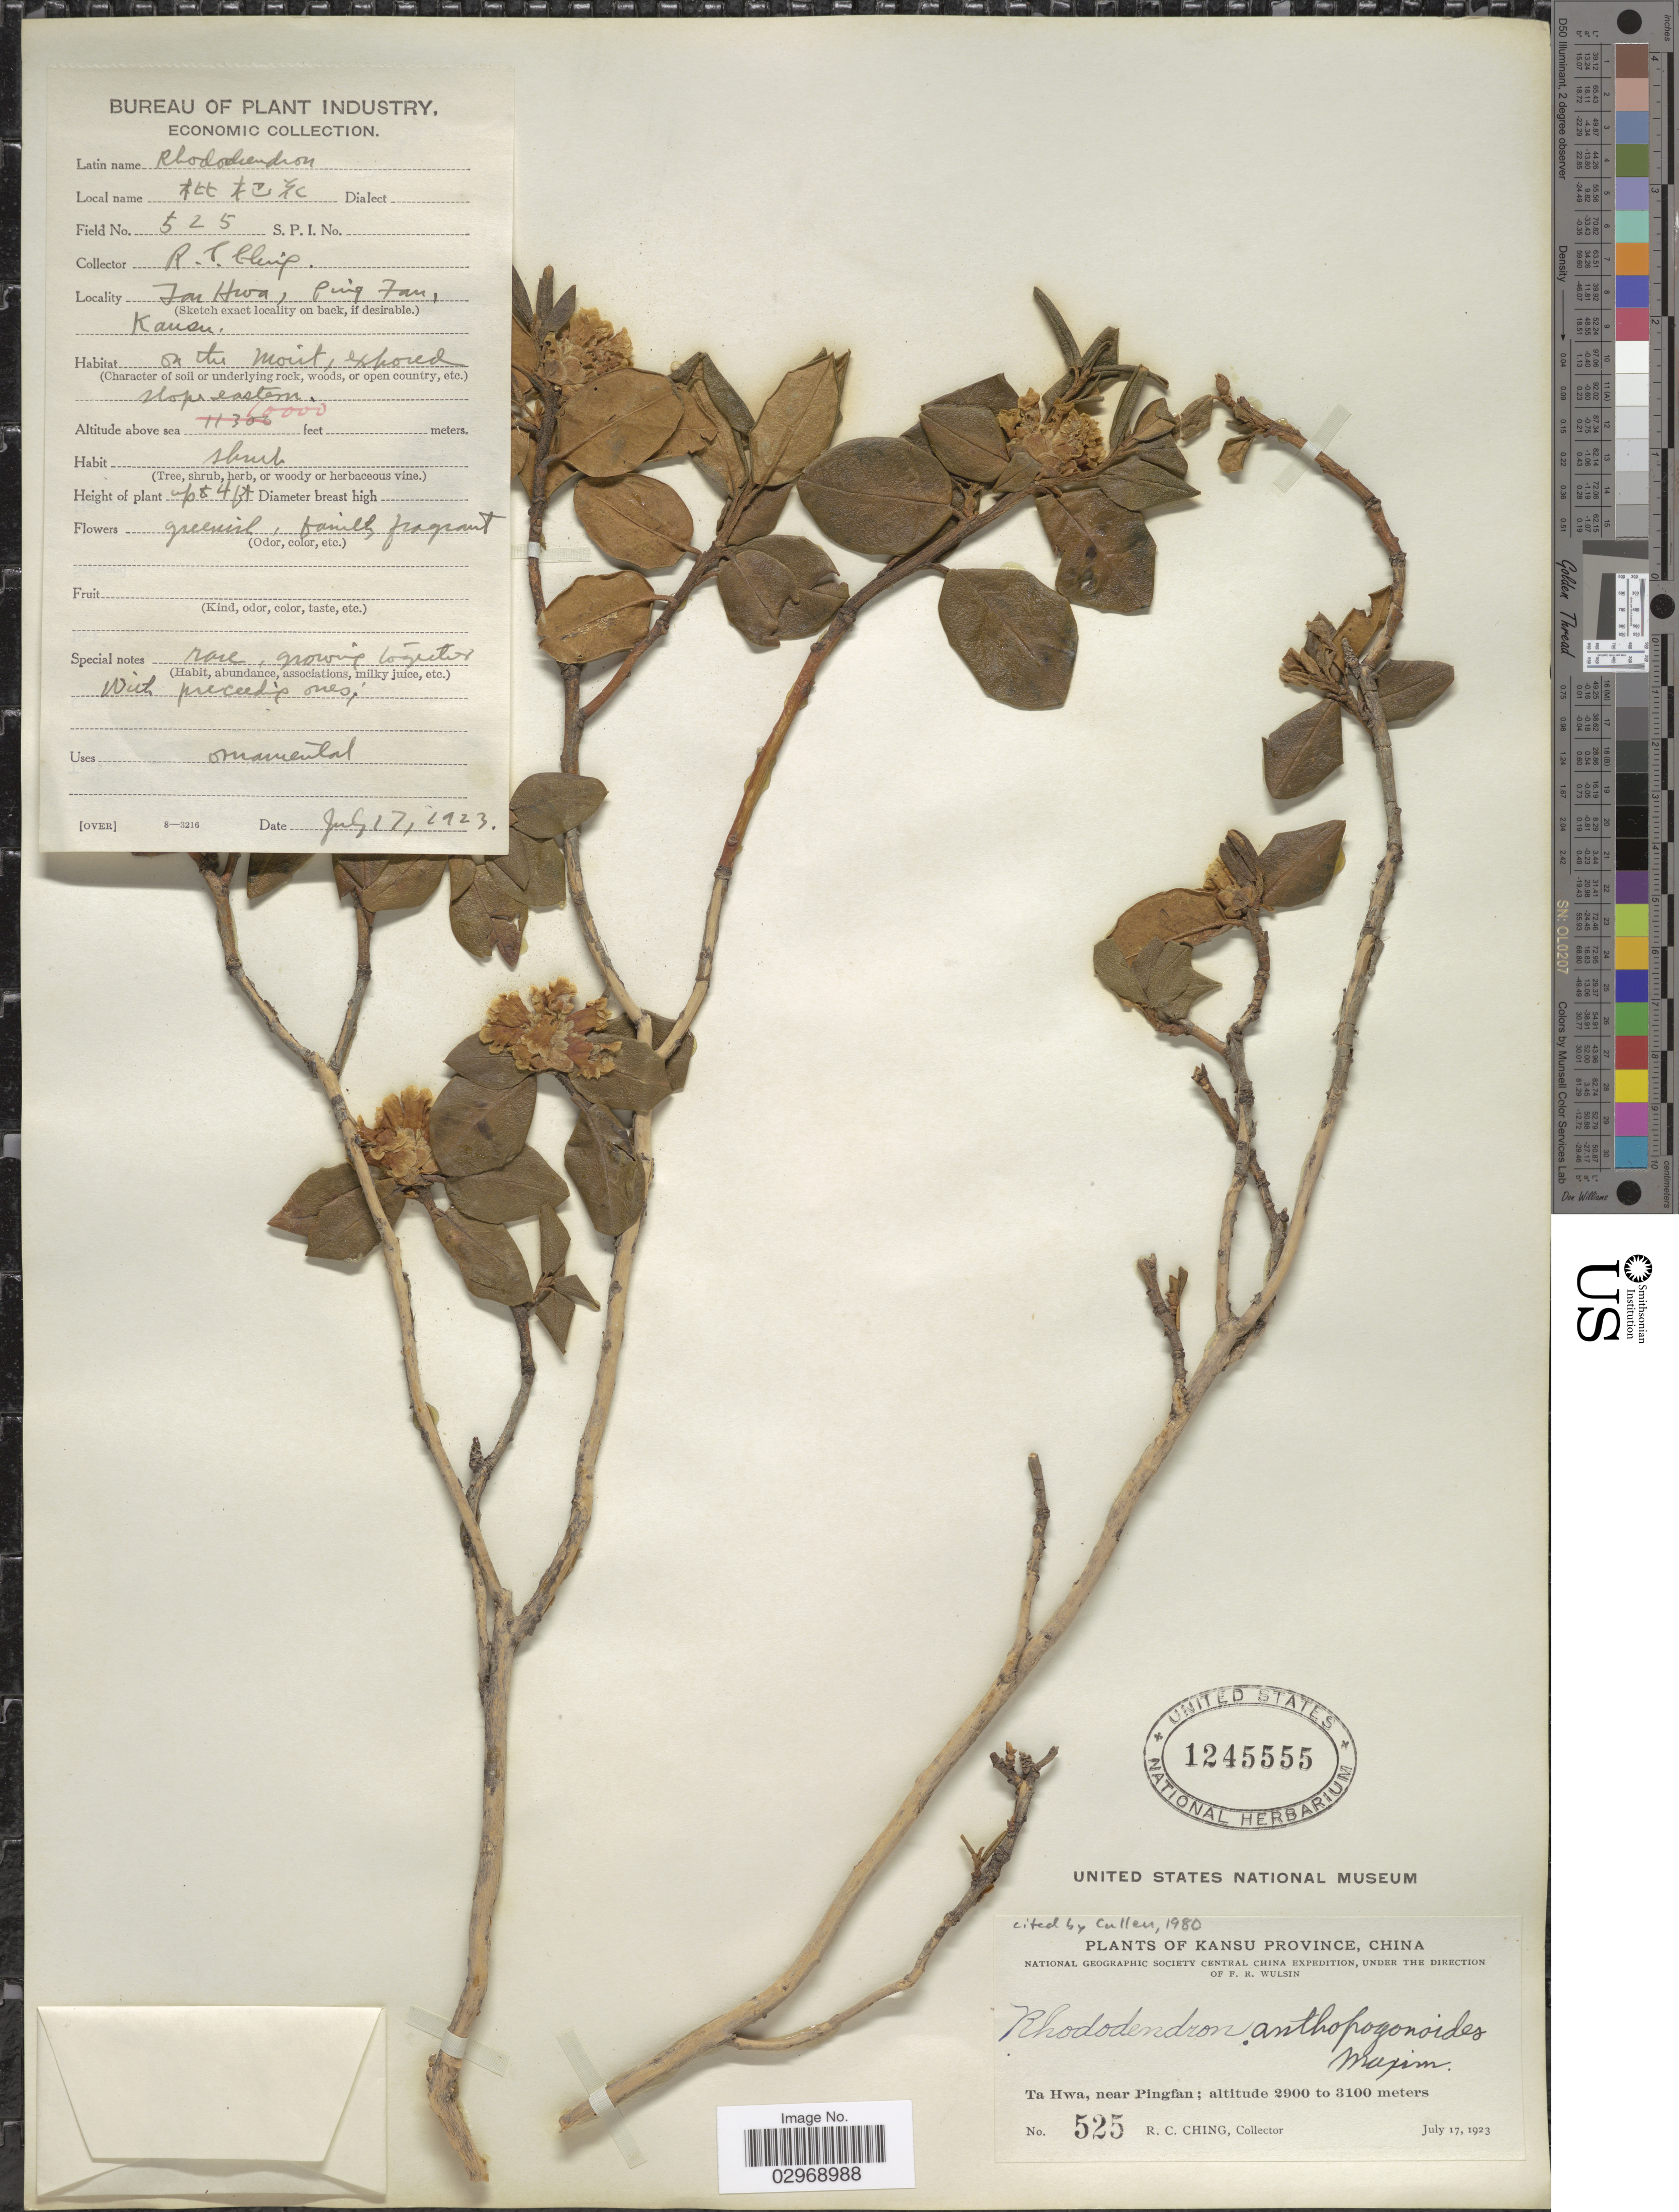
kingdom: Plantae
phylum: Tracheophyta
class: Magnoliopsida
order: Ericales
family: Ericaceae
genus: Rhododendron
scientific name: Rhododendron anthopogonoides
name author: Maxim.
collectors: R. C. Ching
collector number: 525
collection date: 1923-07-17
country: China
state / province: Gansu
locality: Kansu Province. Ta Hwa, near Pingfan.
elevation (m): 2900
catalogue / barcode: US 1245555